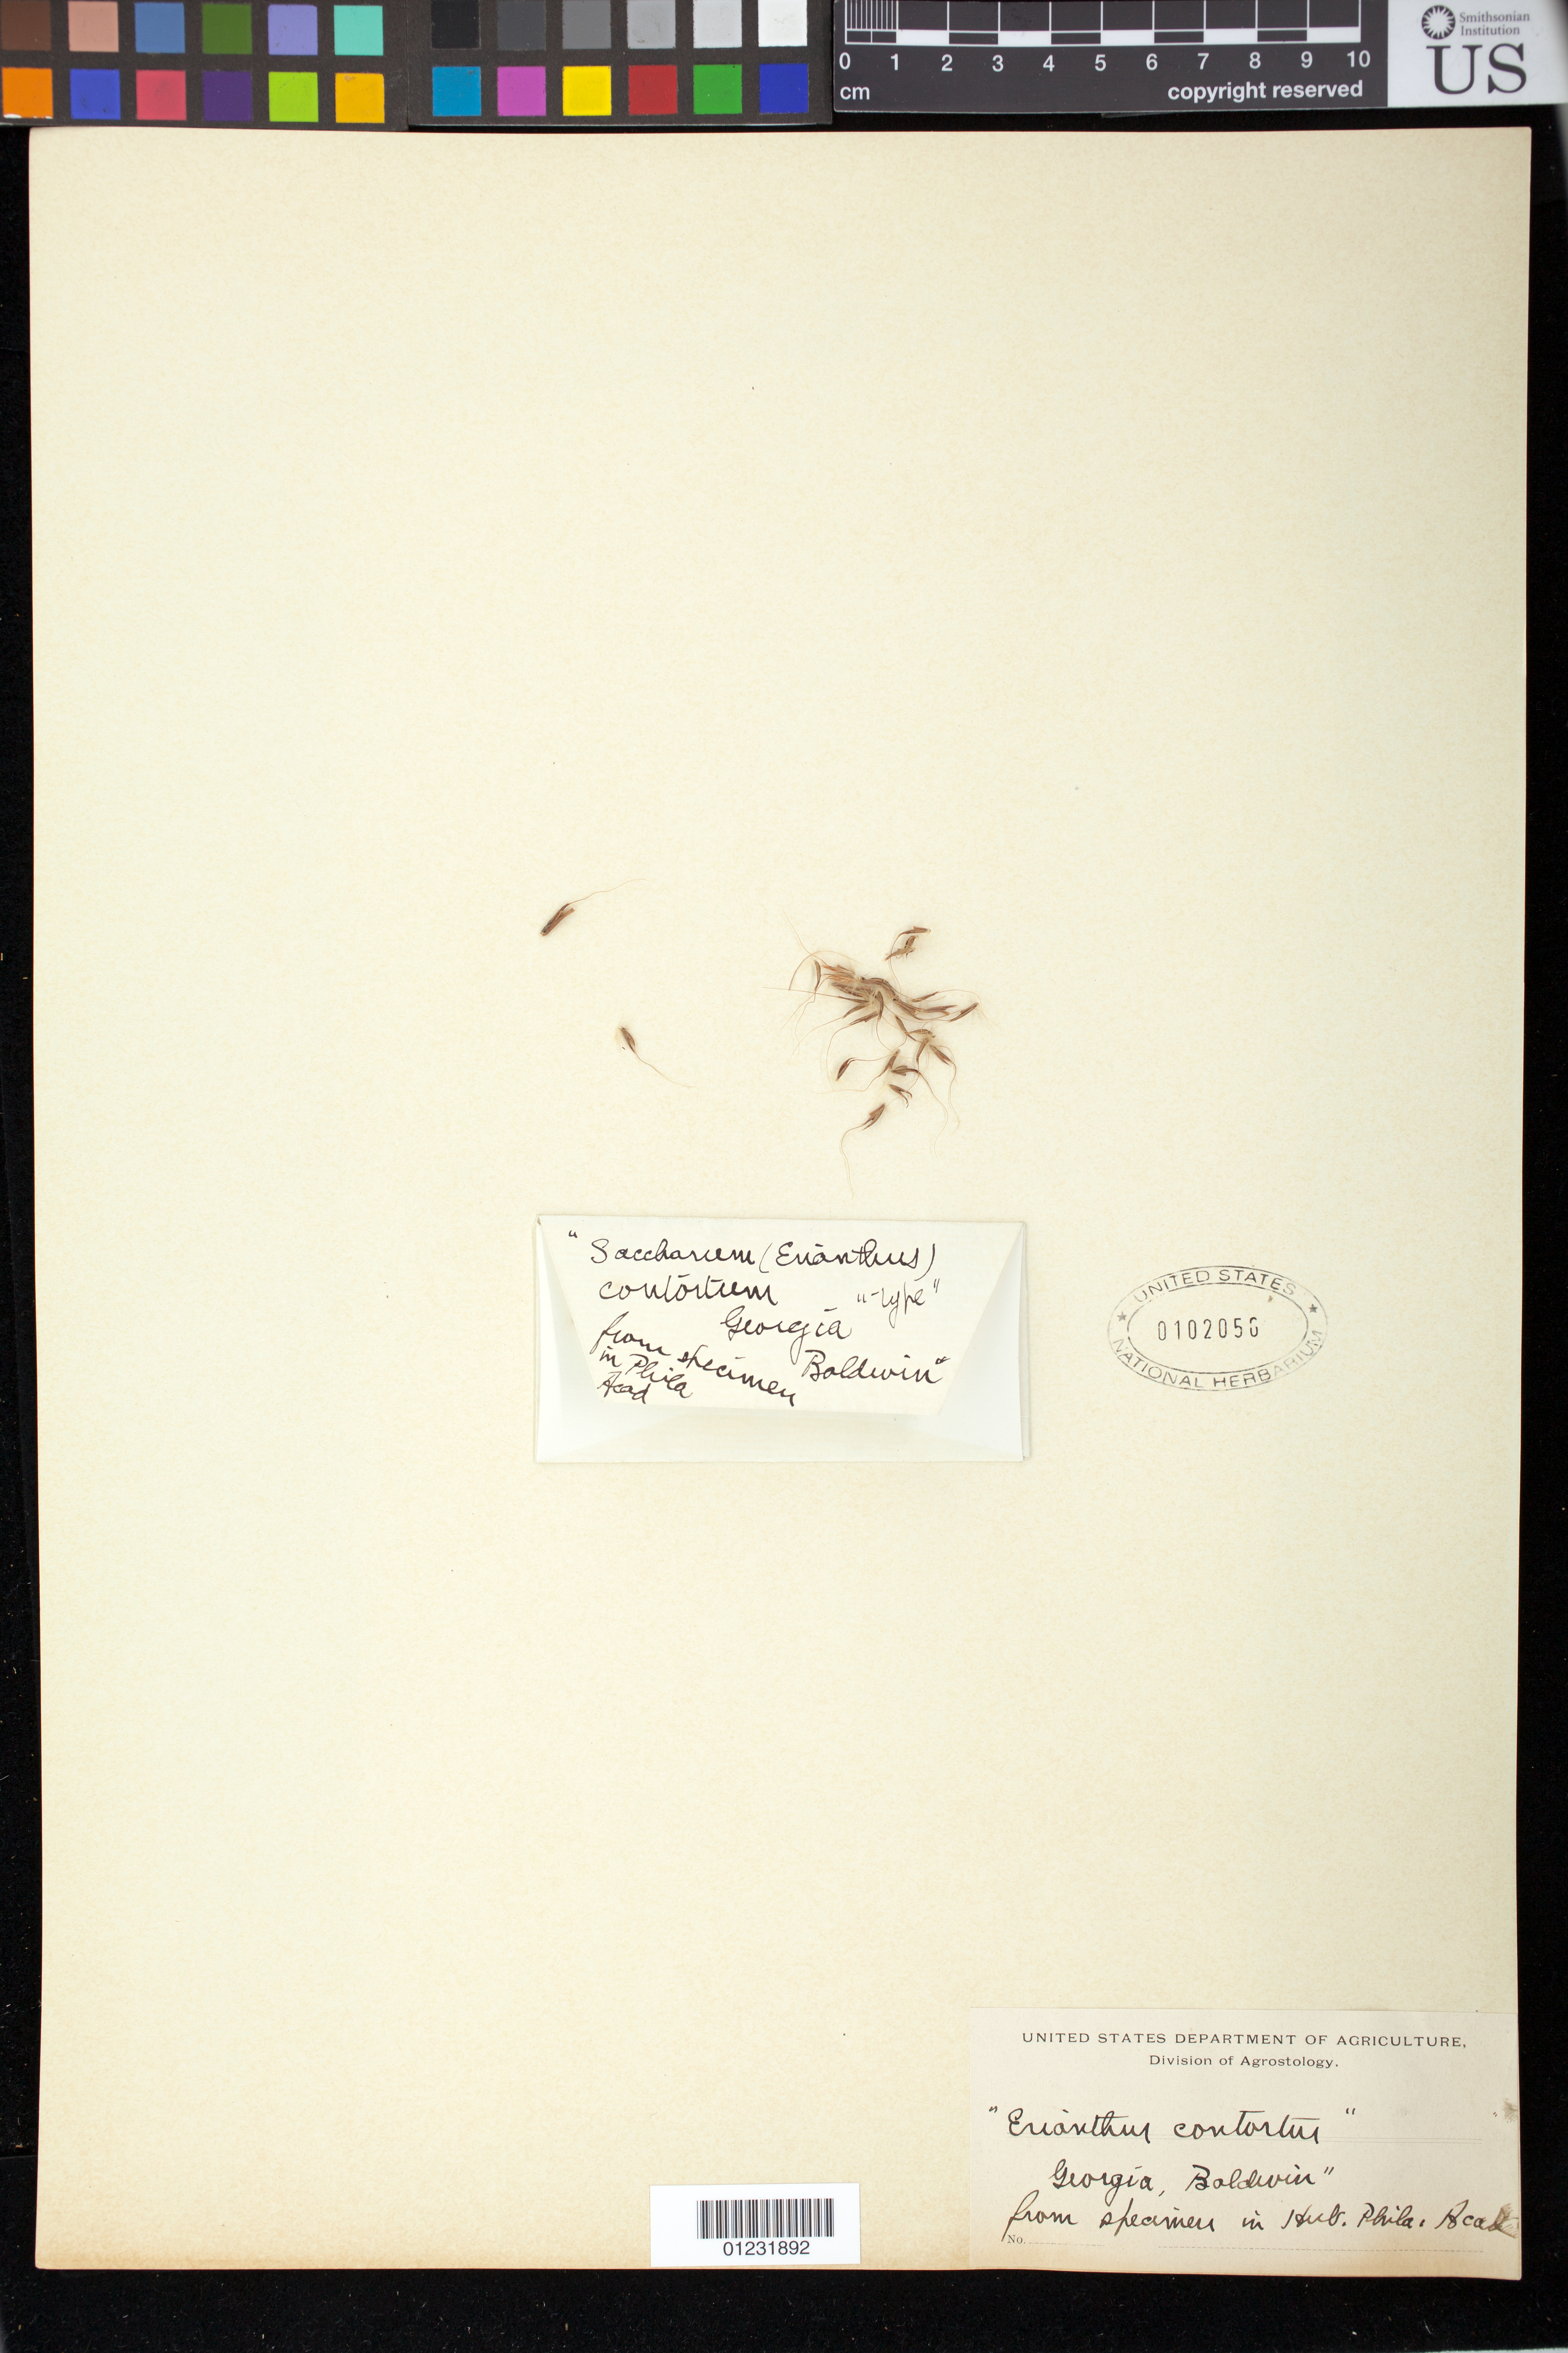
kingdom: Plantae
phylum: Tracheophyta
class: Liliopsida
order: Poales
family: Poaceae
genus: Erianthus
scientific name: Erianthus contortus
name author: Elliott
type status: Isotype Fragment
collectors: W. Baldwin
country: United States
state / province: Georgia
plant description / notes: Fragmentary material of type specimen ex herb. Phila, Acad.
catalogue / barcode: US 102056